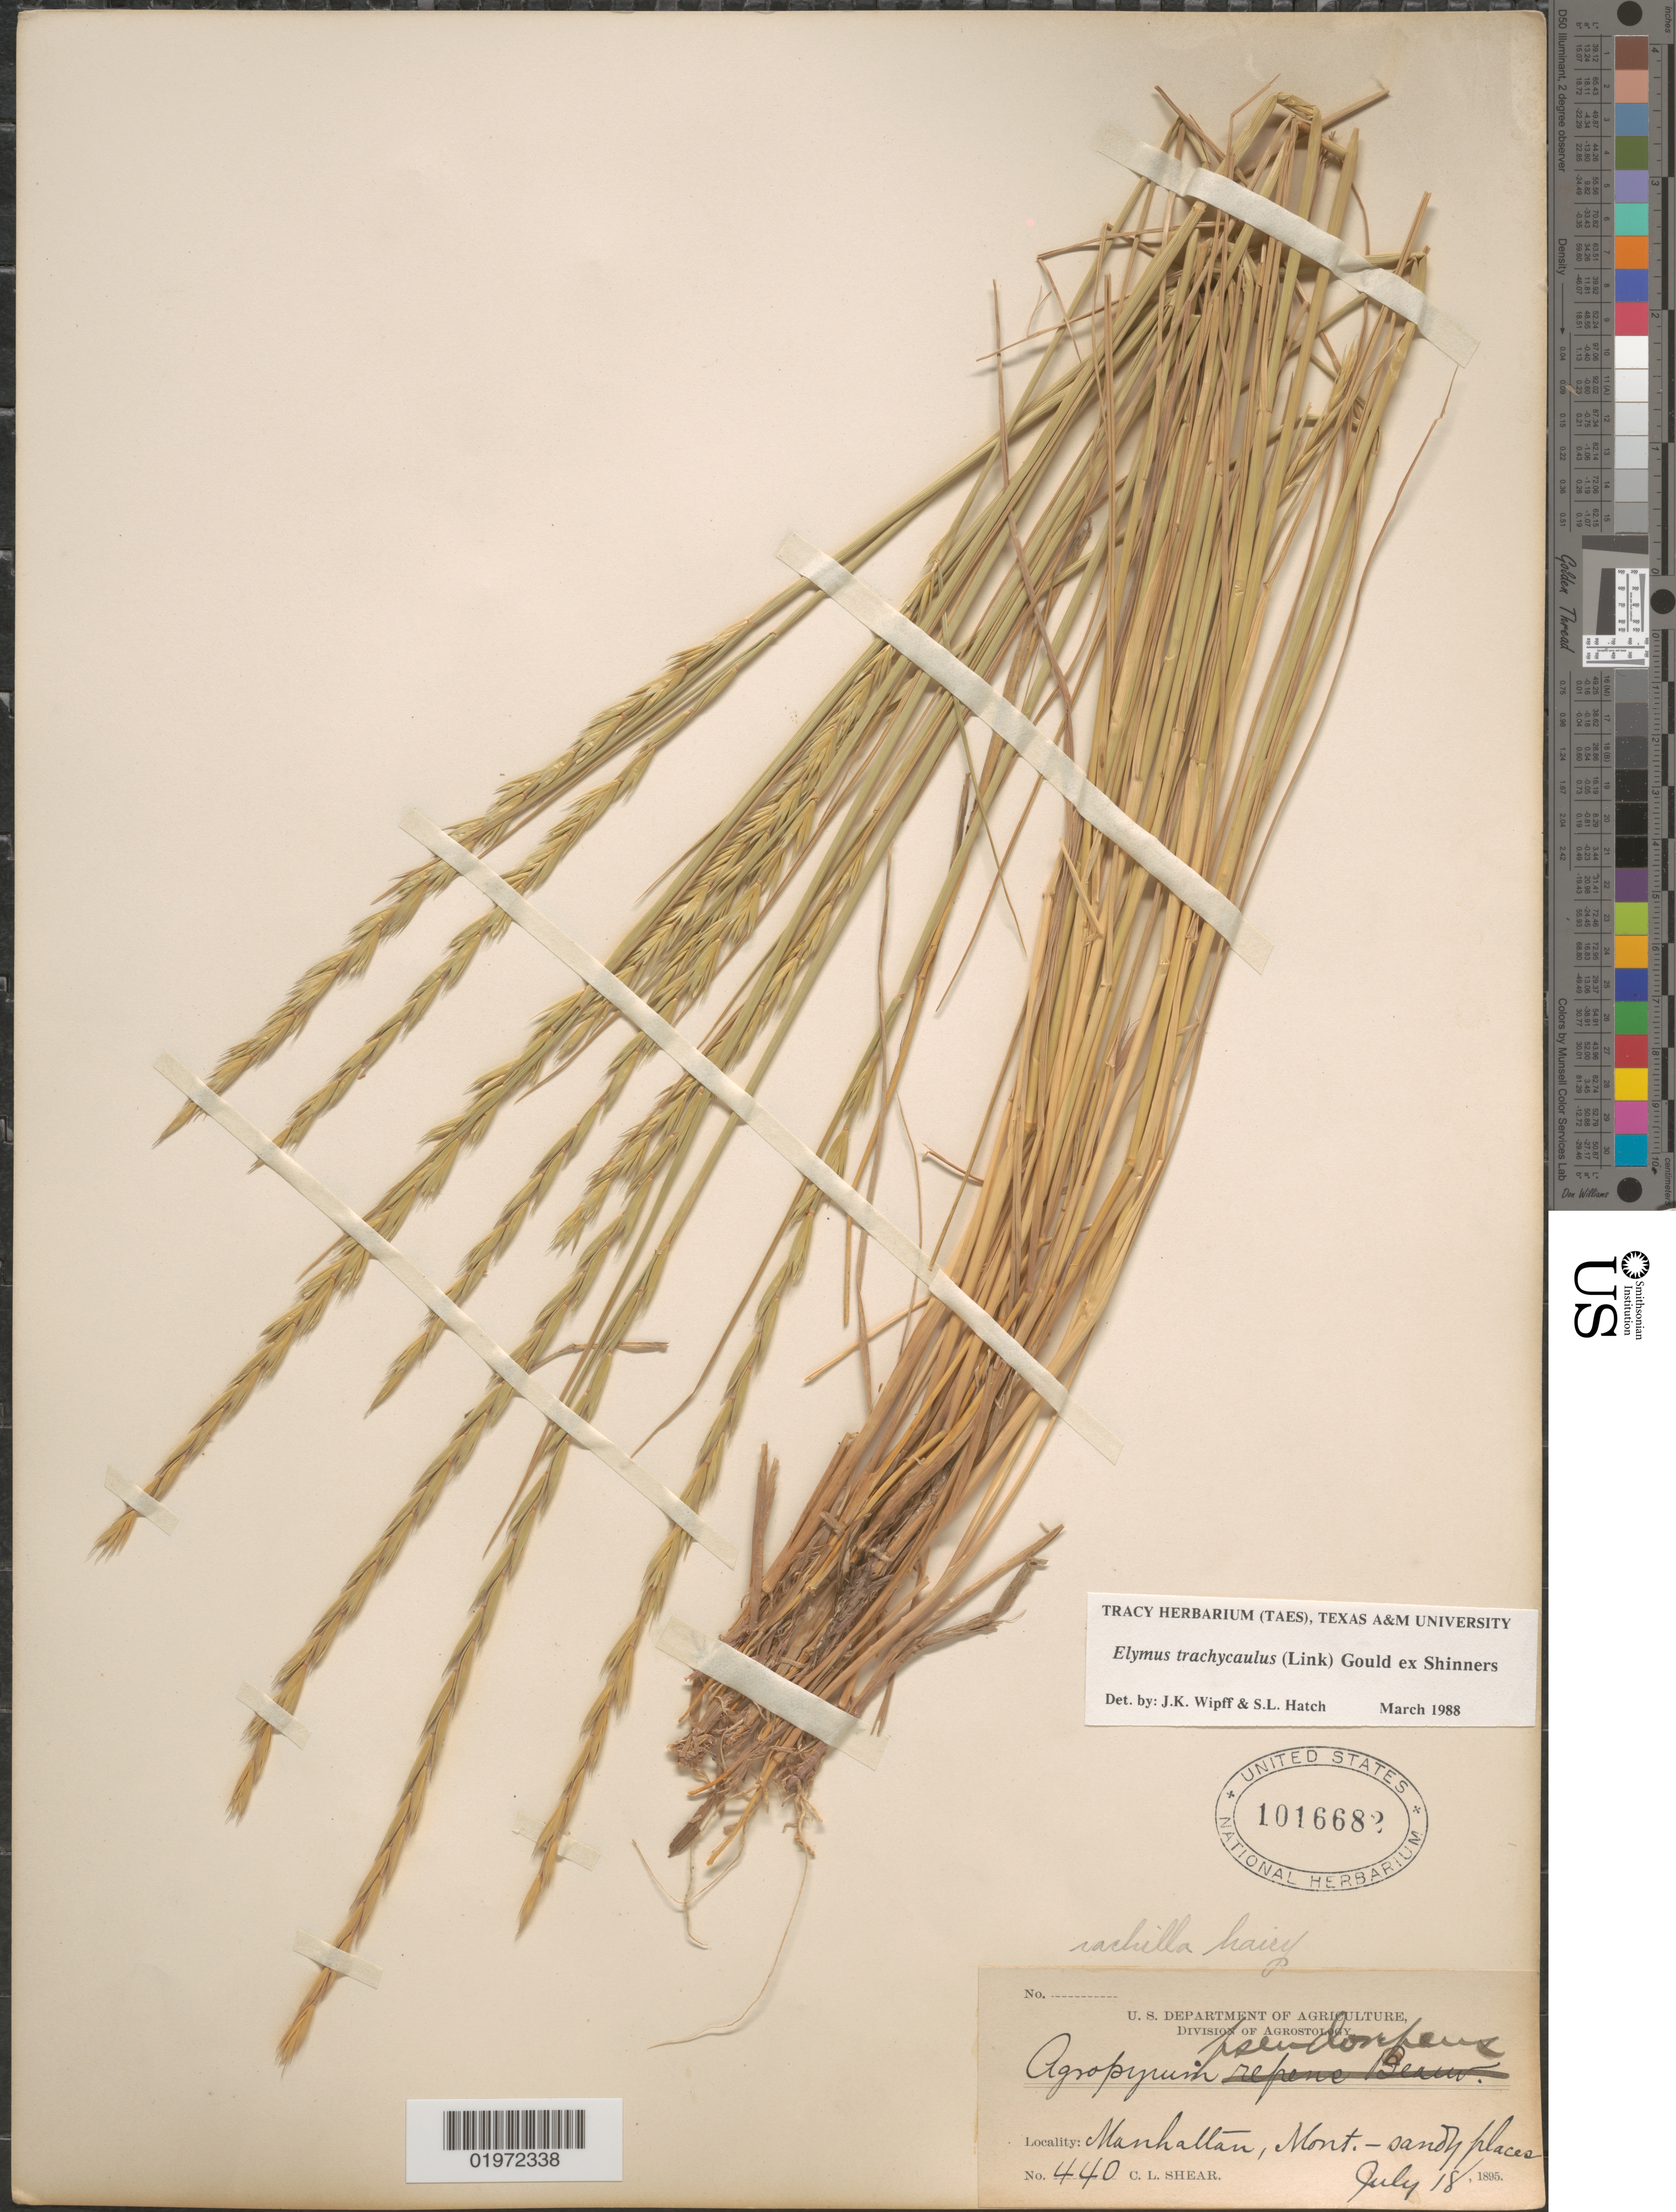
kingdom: Plantae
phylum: Tracheophyta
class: Liliopsida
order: Poales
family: Poaceae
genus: Elymus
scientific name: Elymus trachycaulus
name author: (Link) Gould ex Shinners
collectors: C. L. Shear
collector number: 440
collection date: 1895-07-18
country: United States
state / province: Montana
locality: Manhattan,- sandy places.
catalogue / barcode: US 1016682